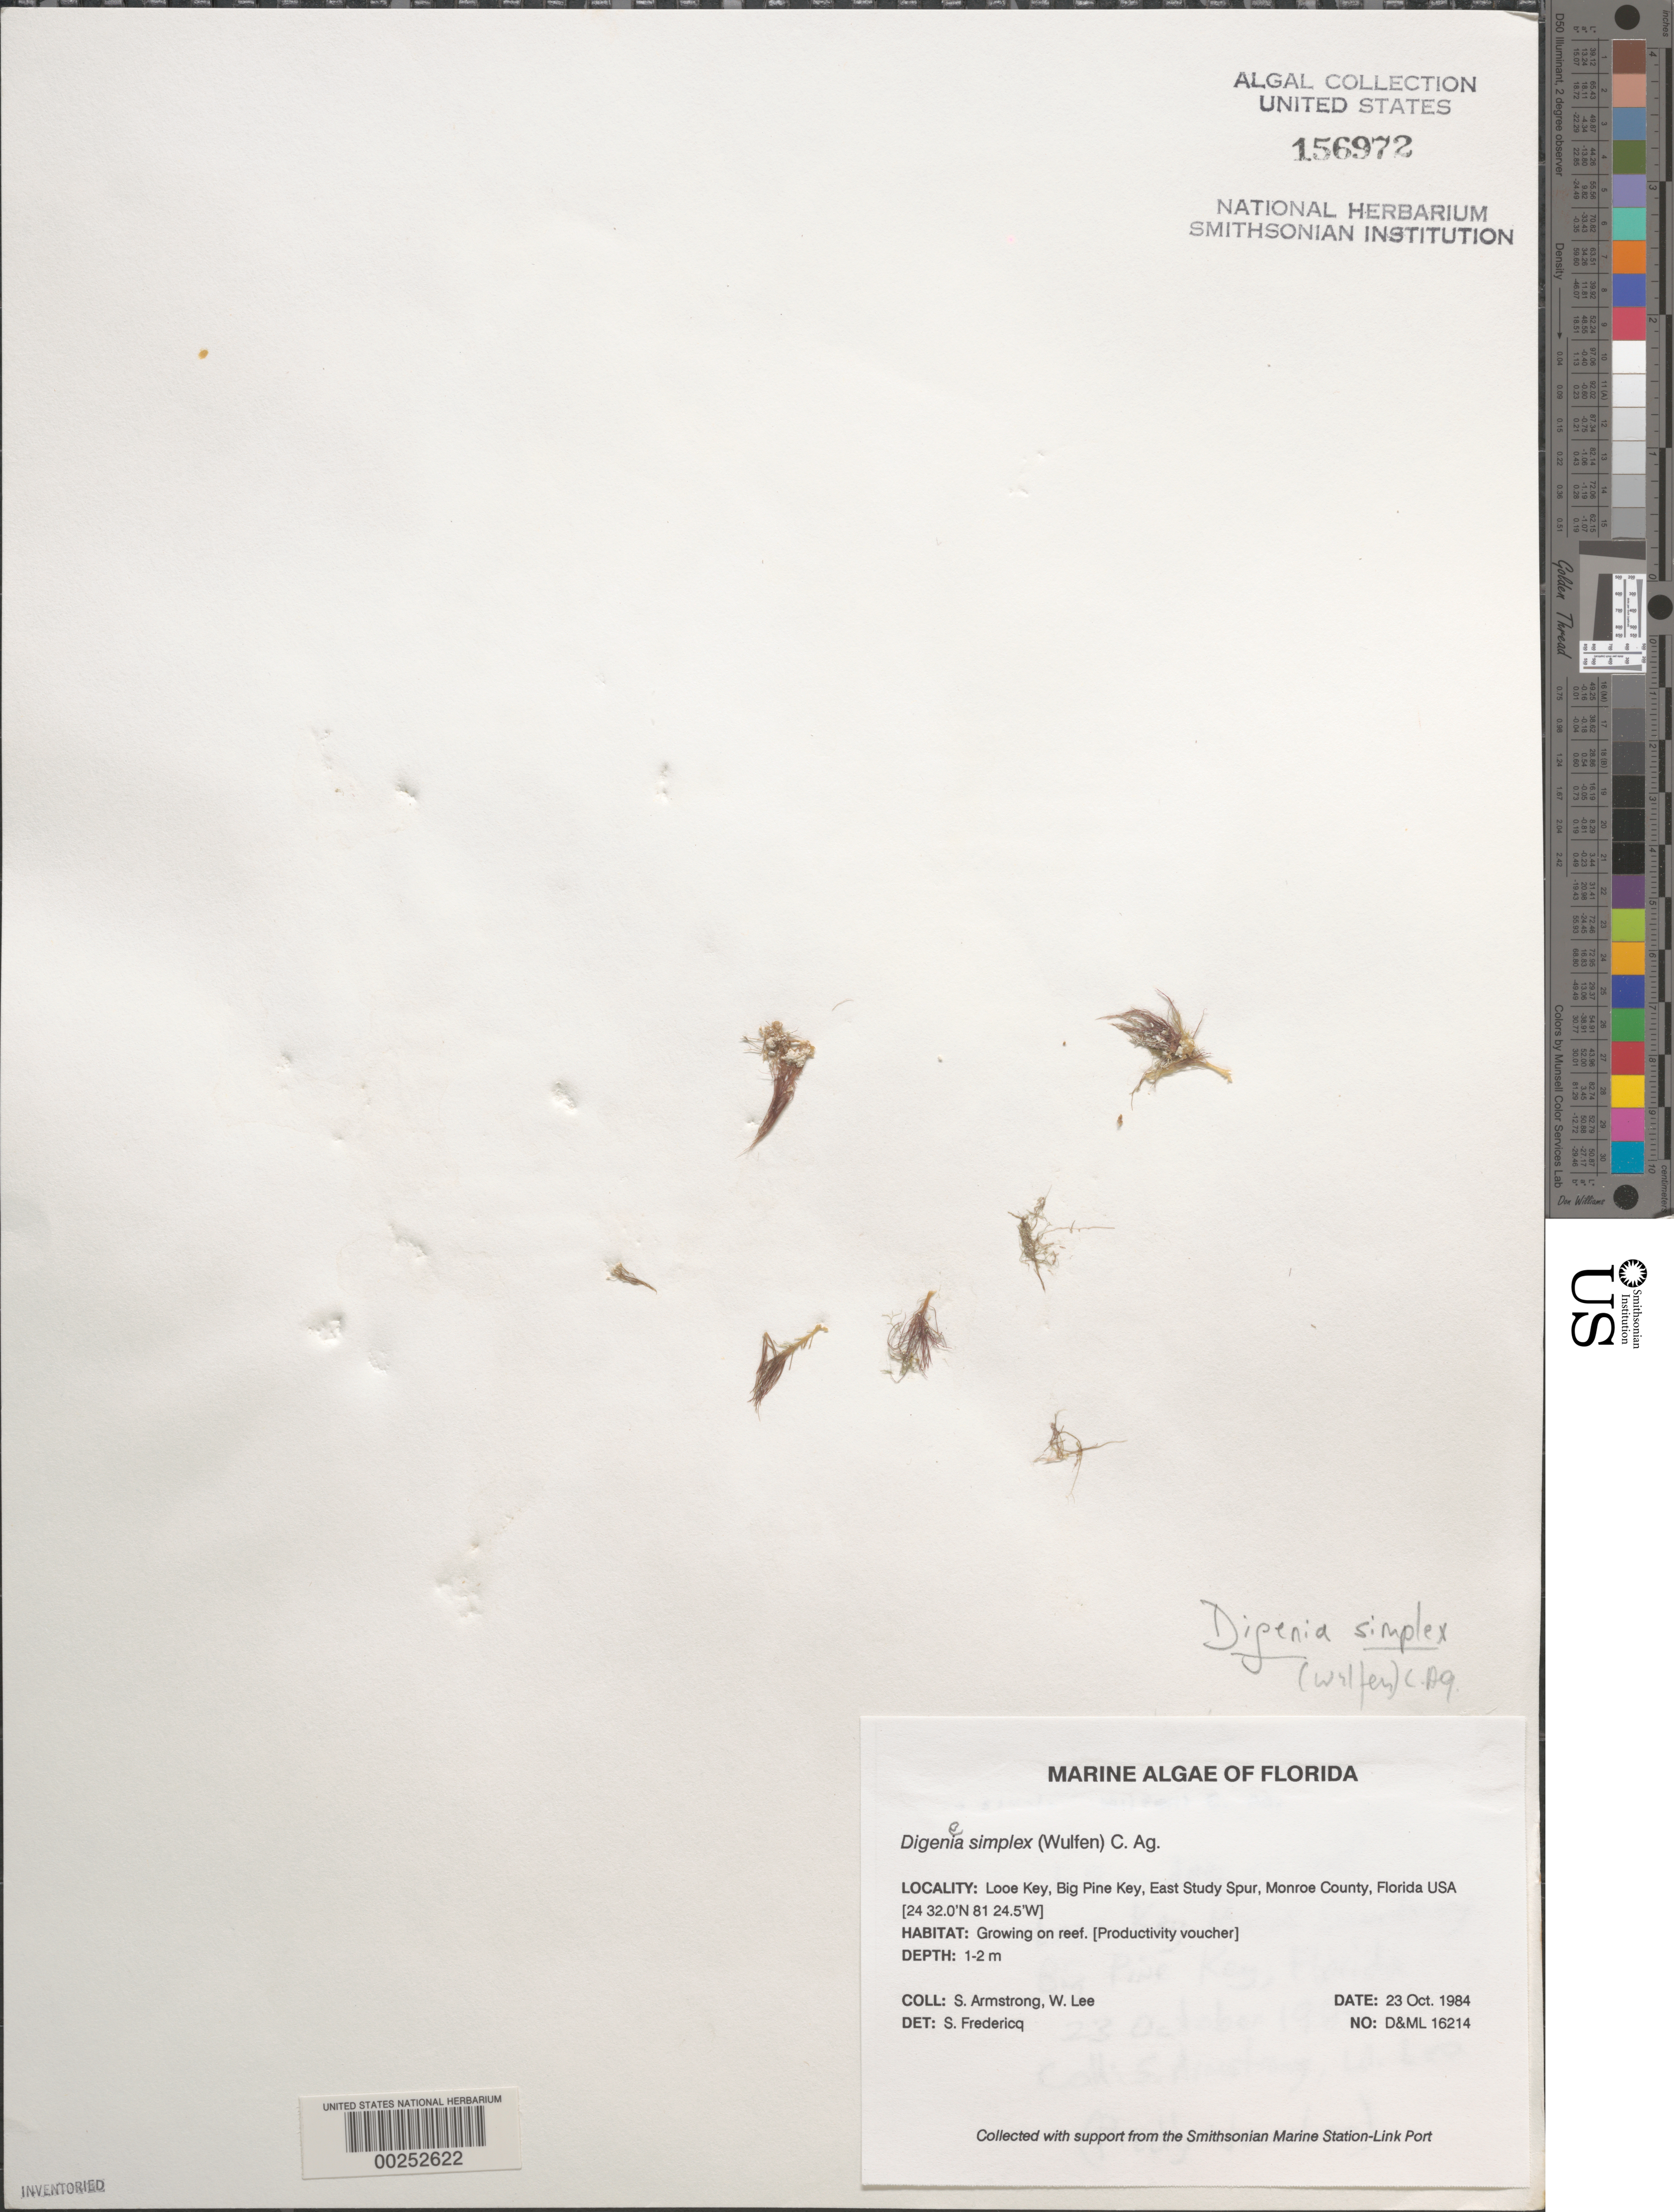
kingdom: Plantae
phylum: Rhodophyta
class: Florideophyceae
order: Ceramiales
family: Rhodomelaceae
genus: Digenea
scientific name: Digenea simplex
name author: (Wulfen) C. Agardh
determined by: Fredericq, S.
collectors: S. Armstrong & W. Lee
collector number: D&ML 16214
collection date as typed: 23 Oct 1984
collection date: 1984-10-23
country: United States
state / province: Florida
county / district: Monroe County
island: Looe Key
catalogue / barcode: US 156972